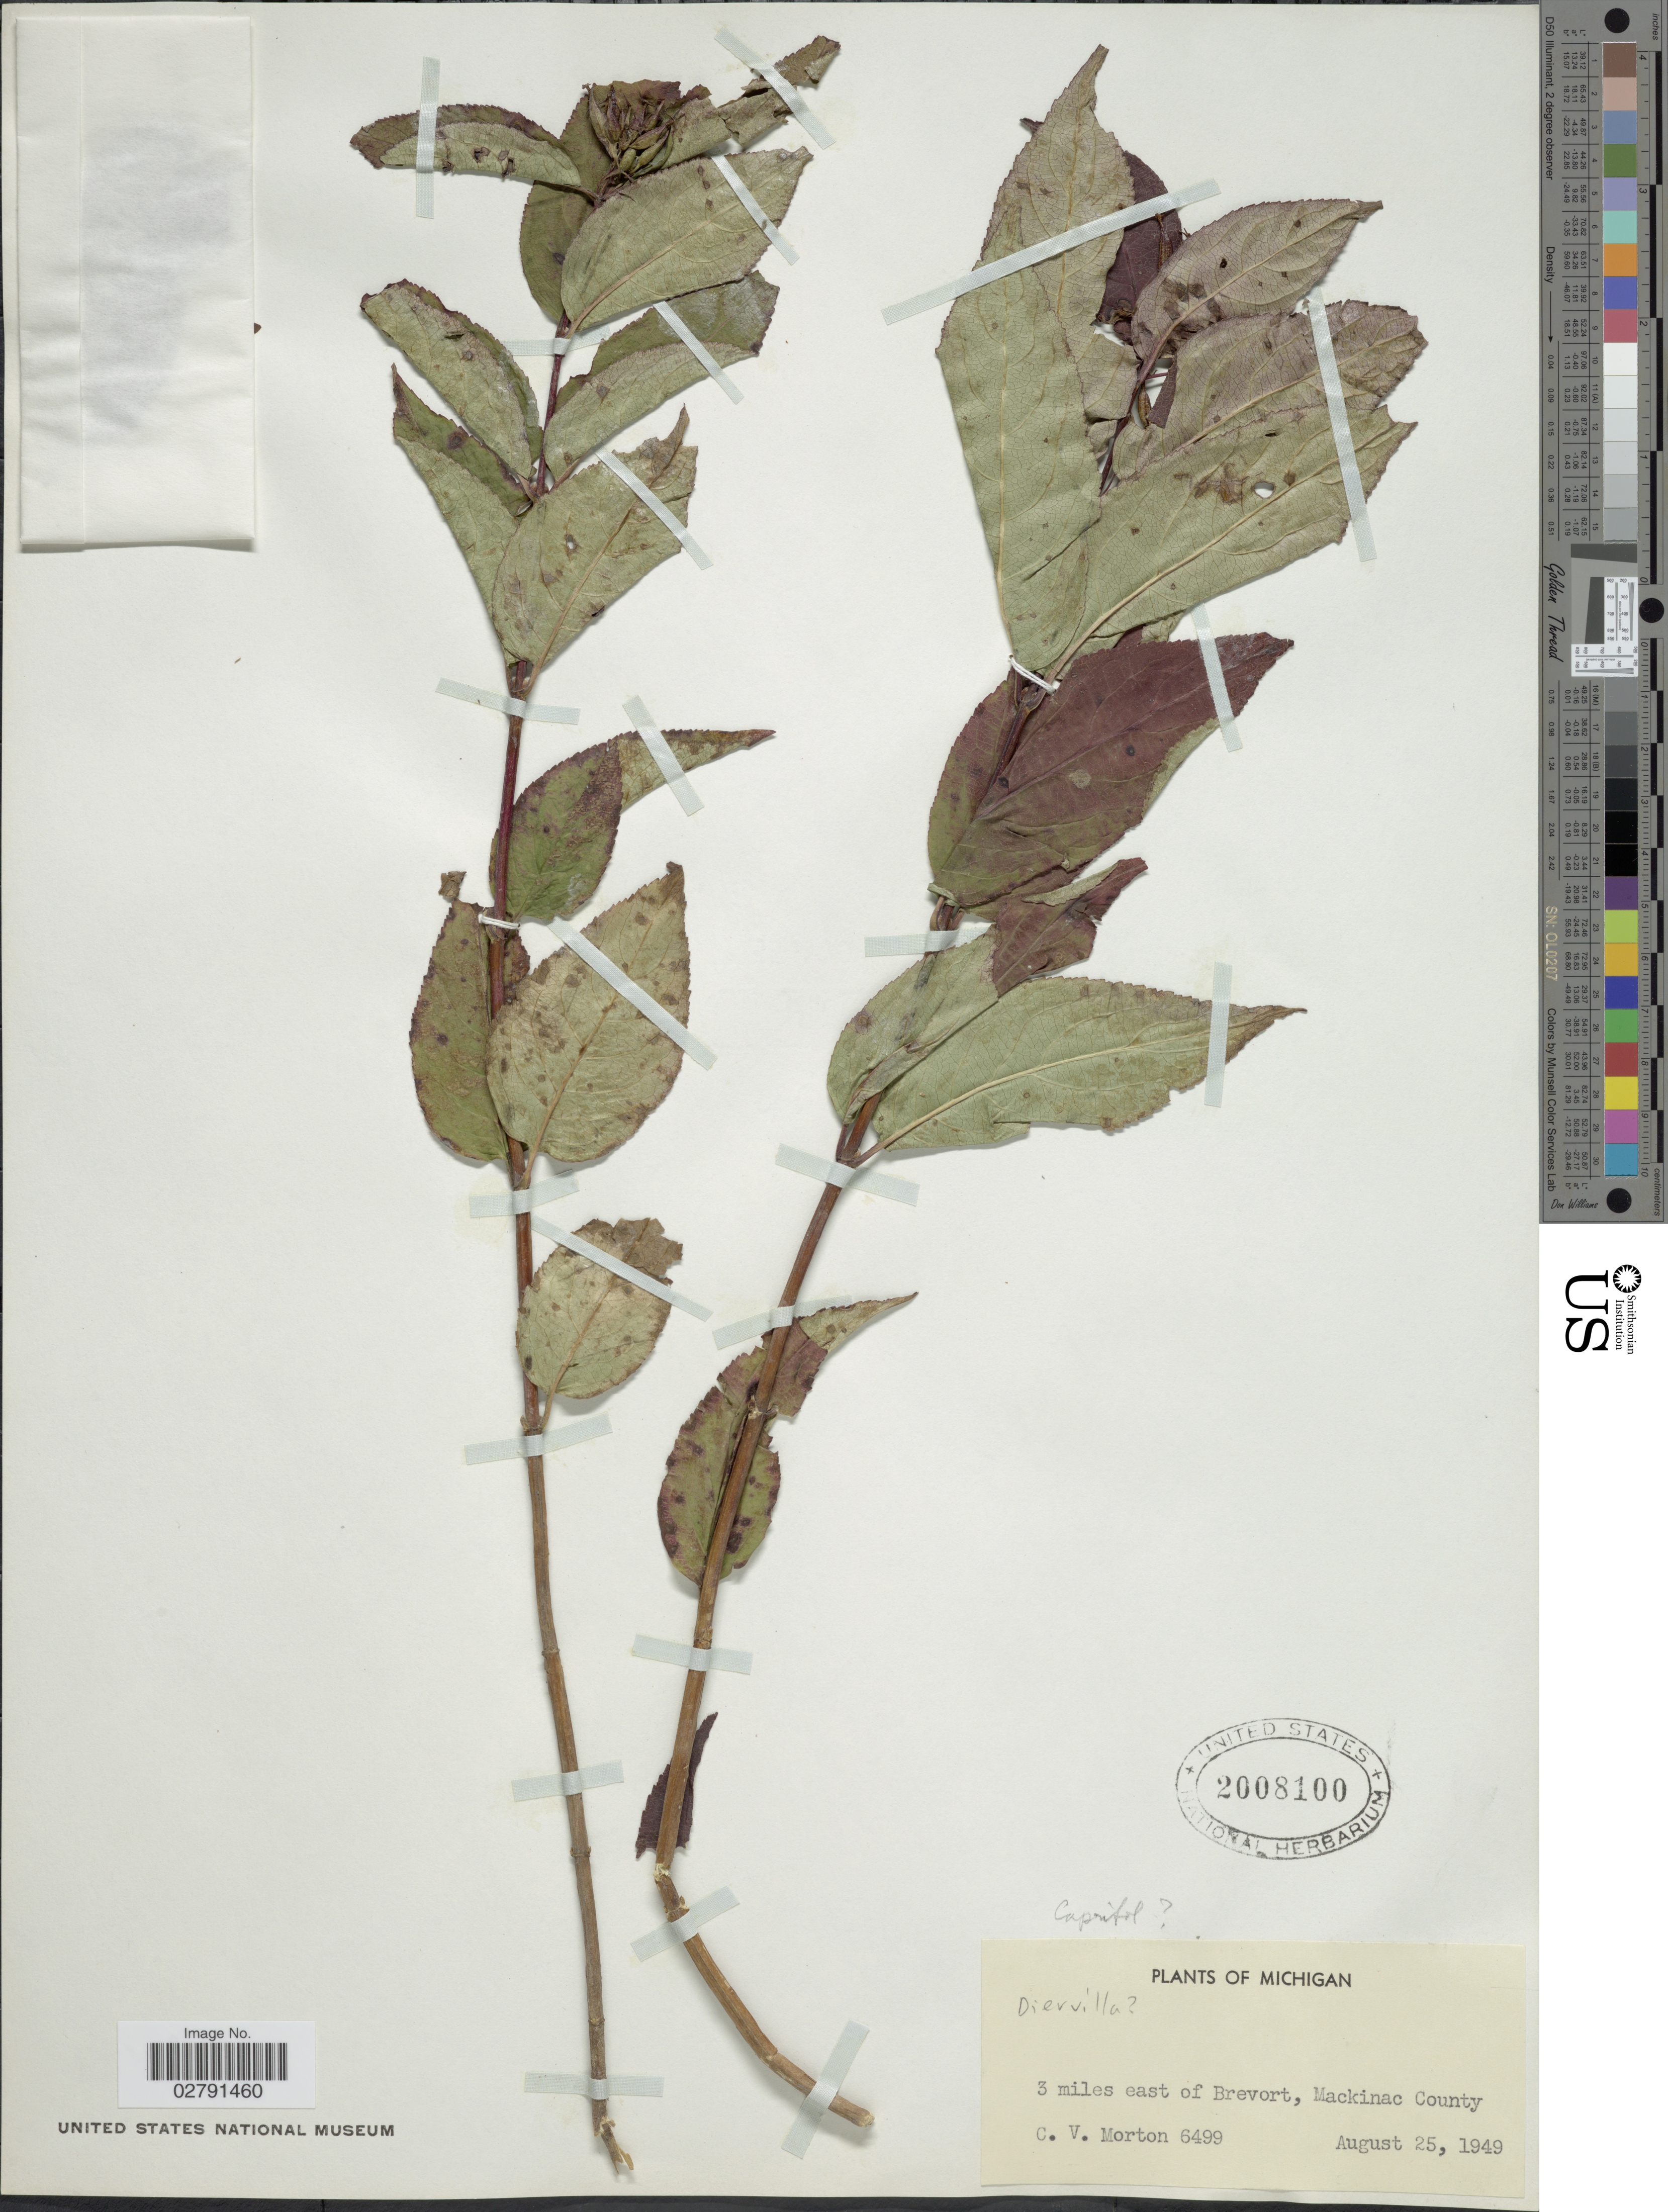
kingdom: Plantae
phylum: Tracheophyta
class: Magnoliopsida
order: Dipsacales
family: Caprifoliaceae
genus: Diervilla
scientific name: Diervilla sp.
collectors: C. V. Morton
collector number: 6499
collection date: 1949-08-25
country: United States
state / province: Michigan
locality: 3 miles east of Brevort, Mackinac County.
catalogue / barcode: US 2008100